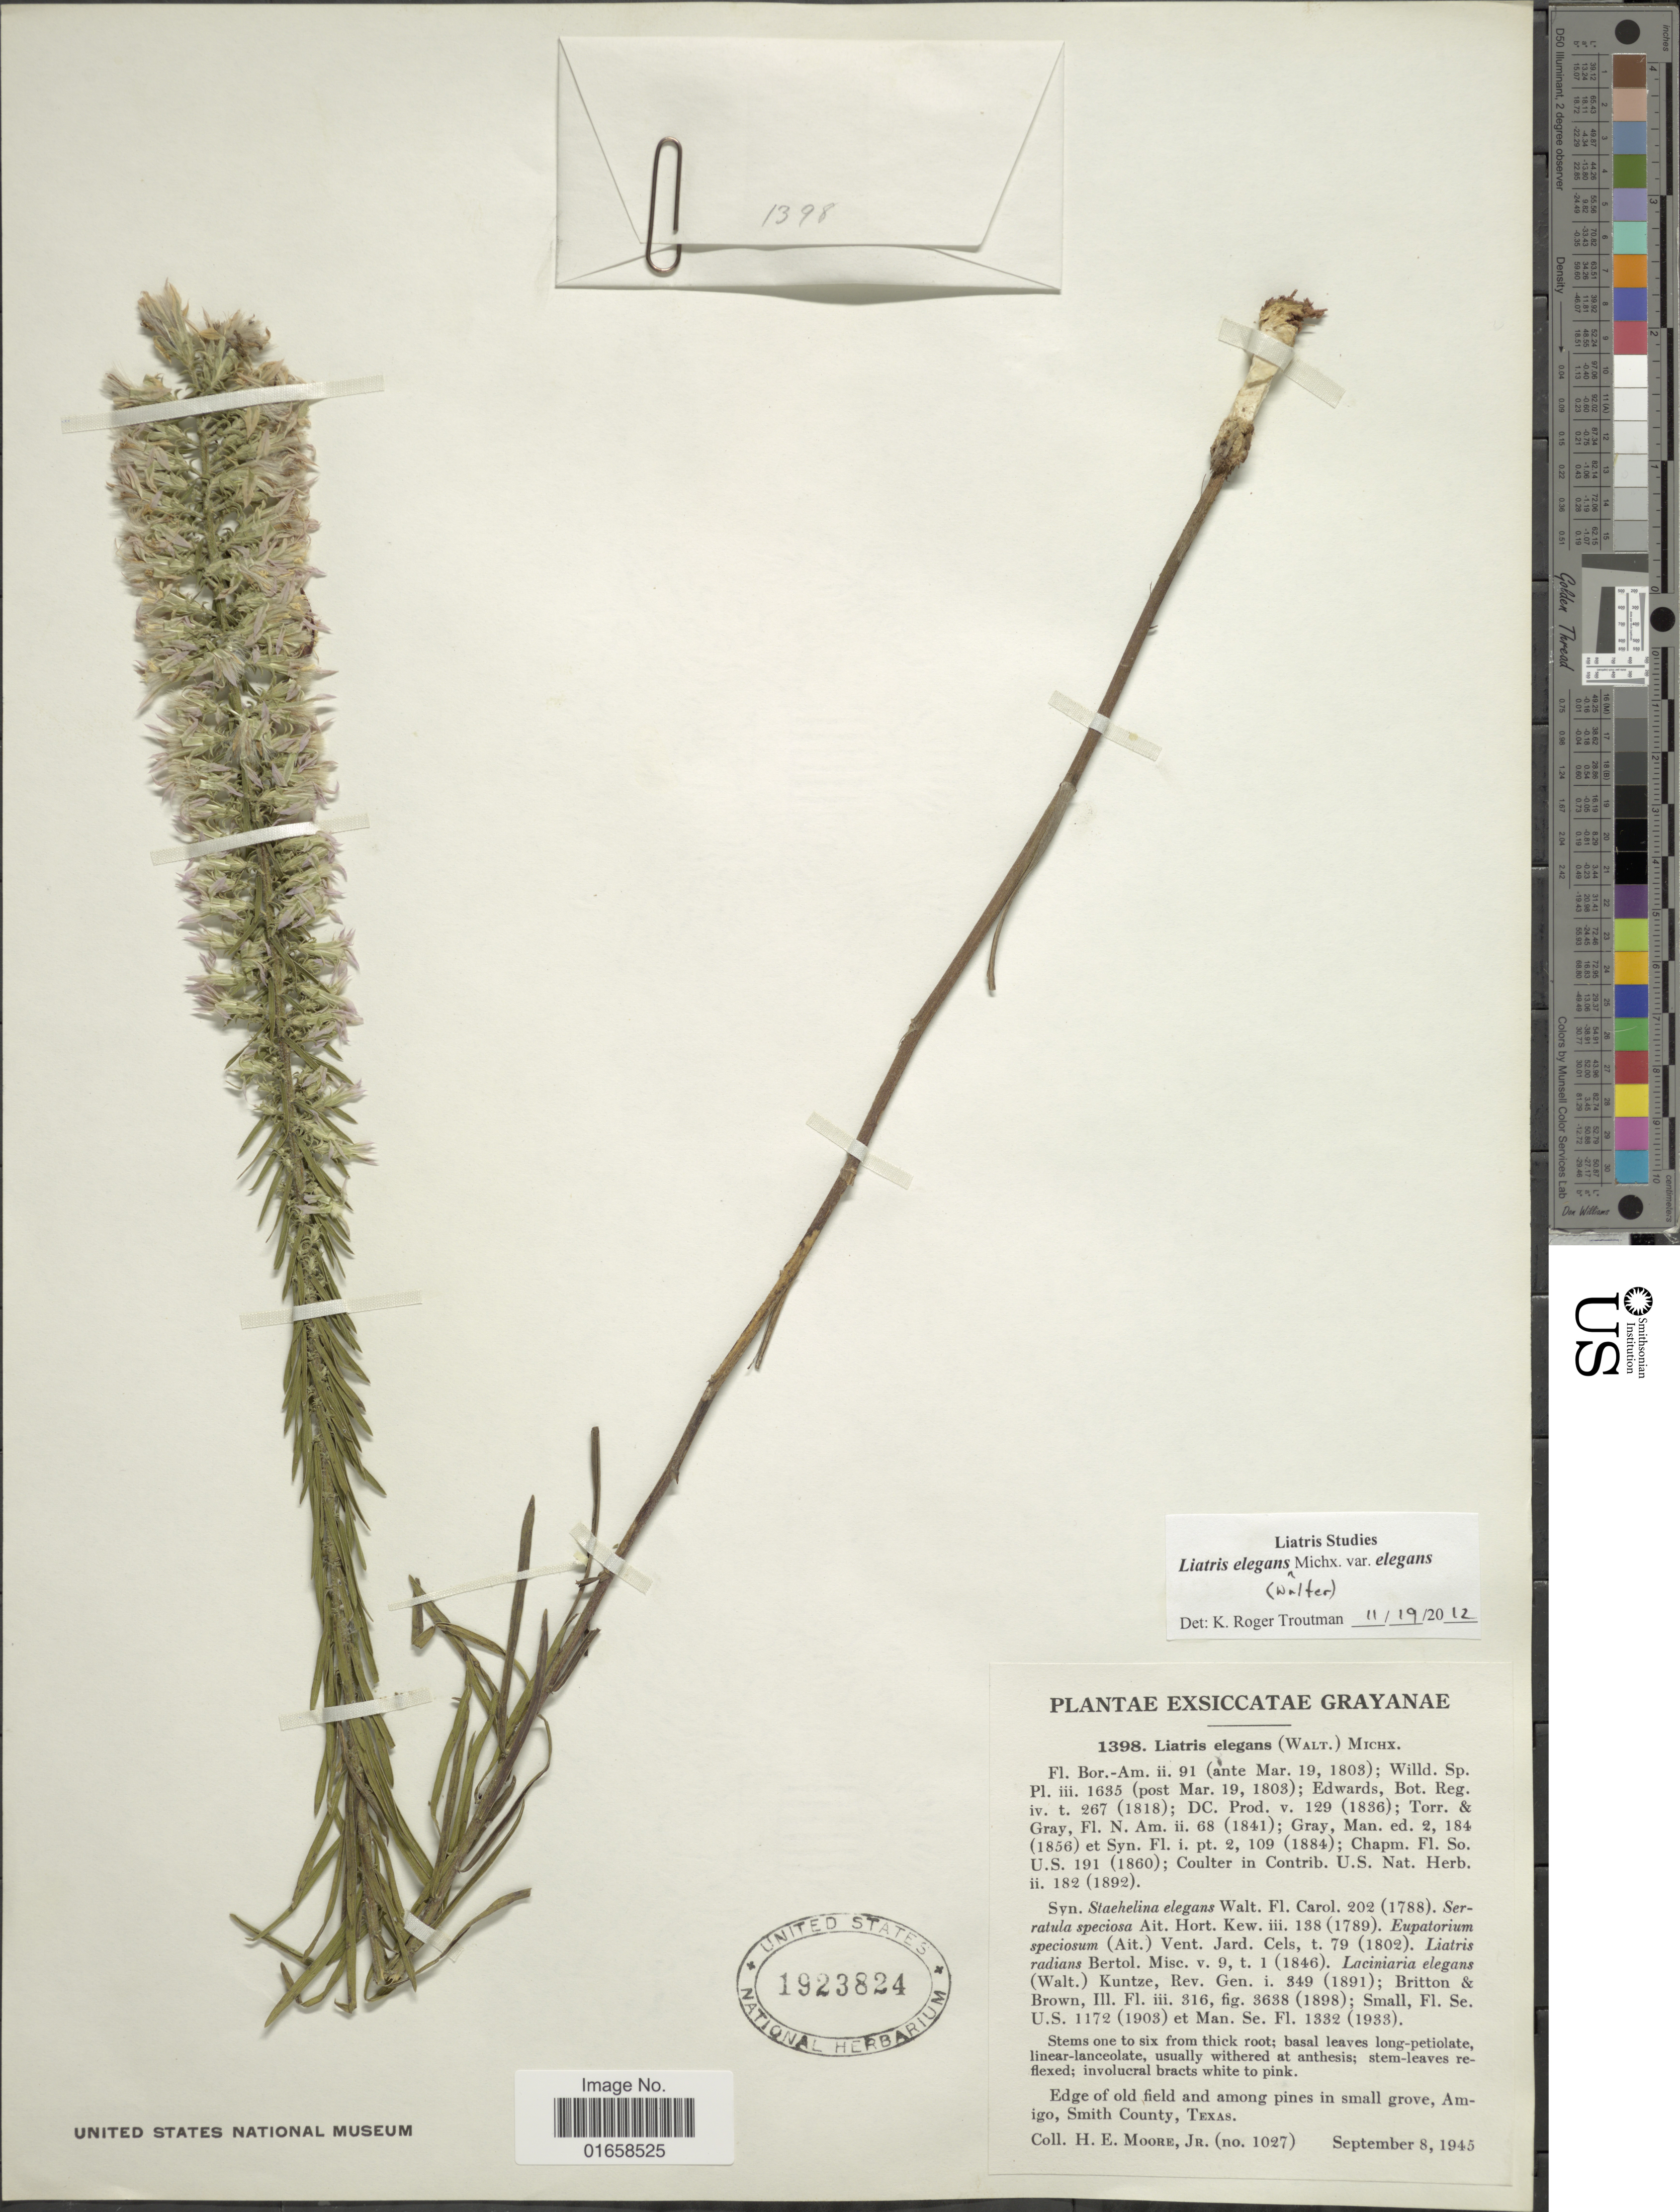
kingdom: Plantae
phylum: Tracheophyta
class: Magnoliopsida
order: Asterales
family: Asteraceae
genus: Liatris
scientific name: Liatris elegans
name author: (Walter) Michx.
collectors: H. Moore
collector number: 1027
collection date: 1945-09-08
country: United States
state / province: Texas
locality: Edge of old field and among pines in small grove, Amigo, Smith County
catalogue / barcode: US 1923824